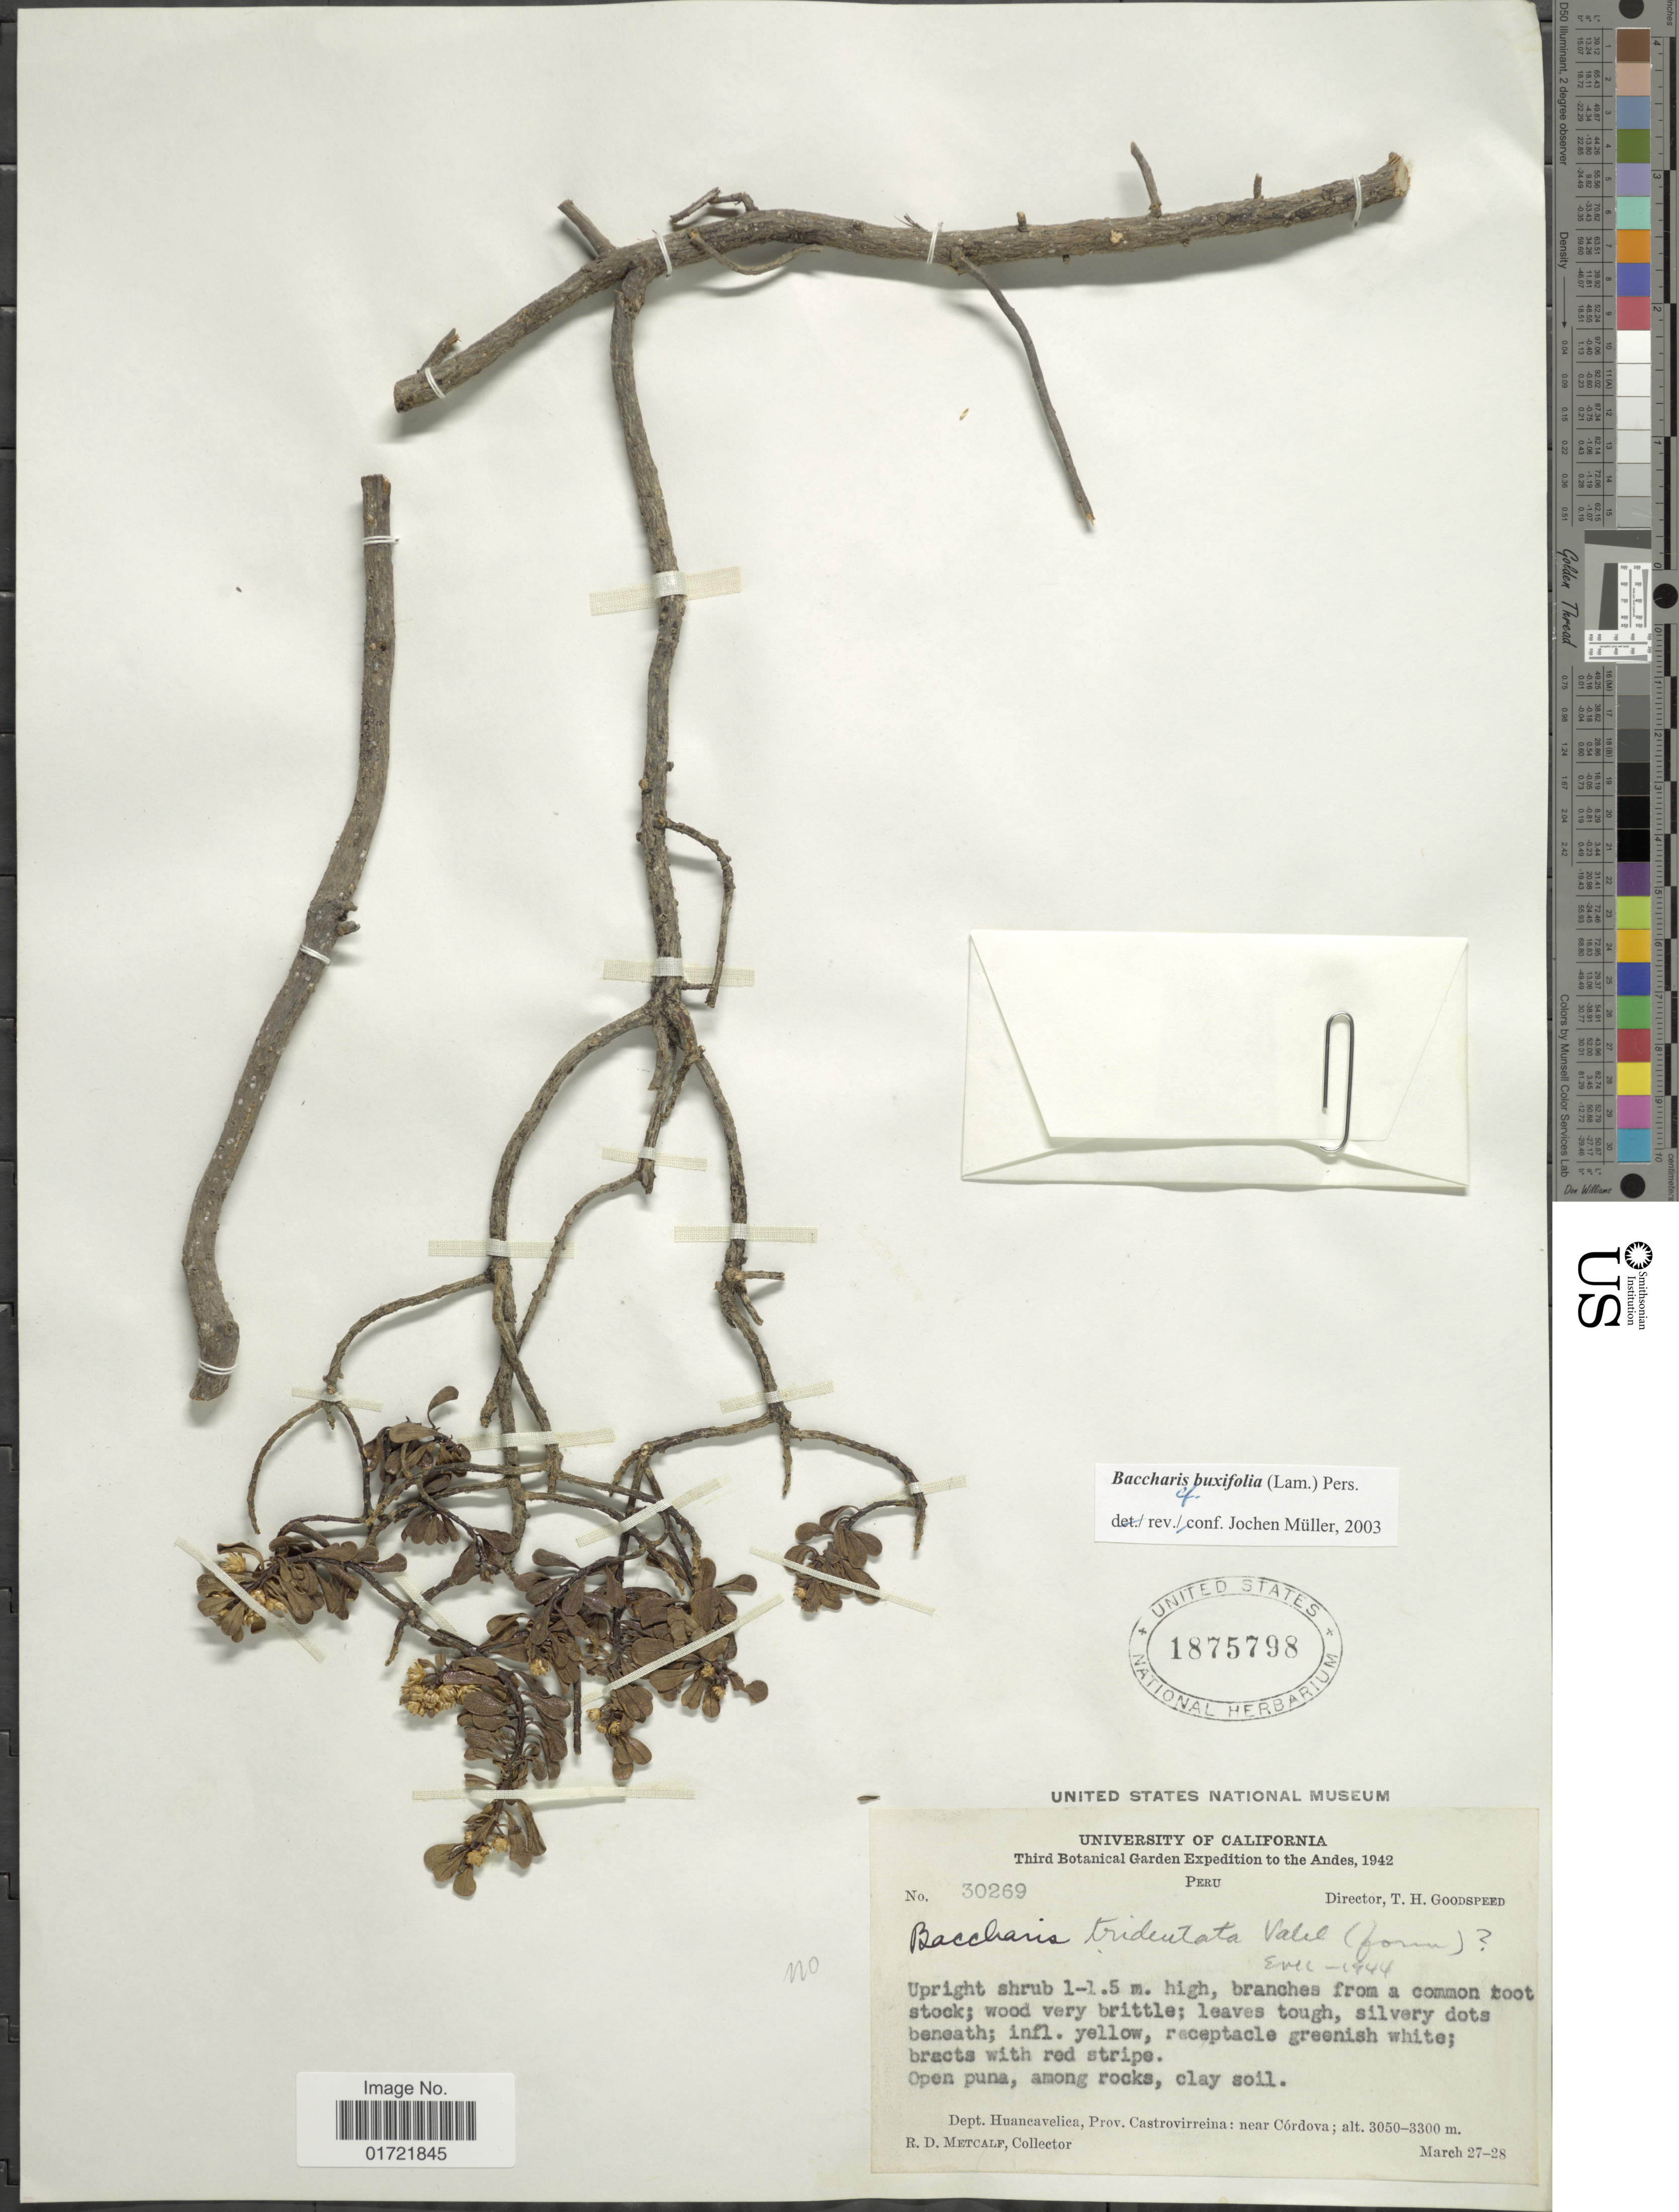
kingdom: Plantae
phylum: Tracheophyta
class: Magnoliopsida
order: Asterales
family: Asteraceae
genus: Baccharis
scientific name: Baccharis buxifolia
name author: (Lam.) Pers.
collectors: R. D. Metcalf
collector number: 30269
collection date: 1942-03-27/1942-03-28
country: Peru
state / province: Huancavelica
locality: Prov. Castrovirreina: near Cördova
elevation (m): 3050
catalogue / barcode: US 1875798